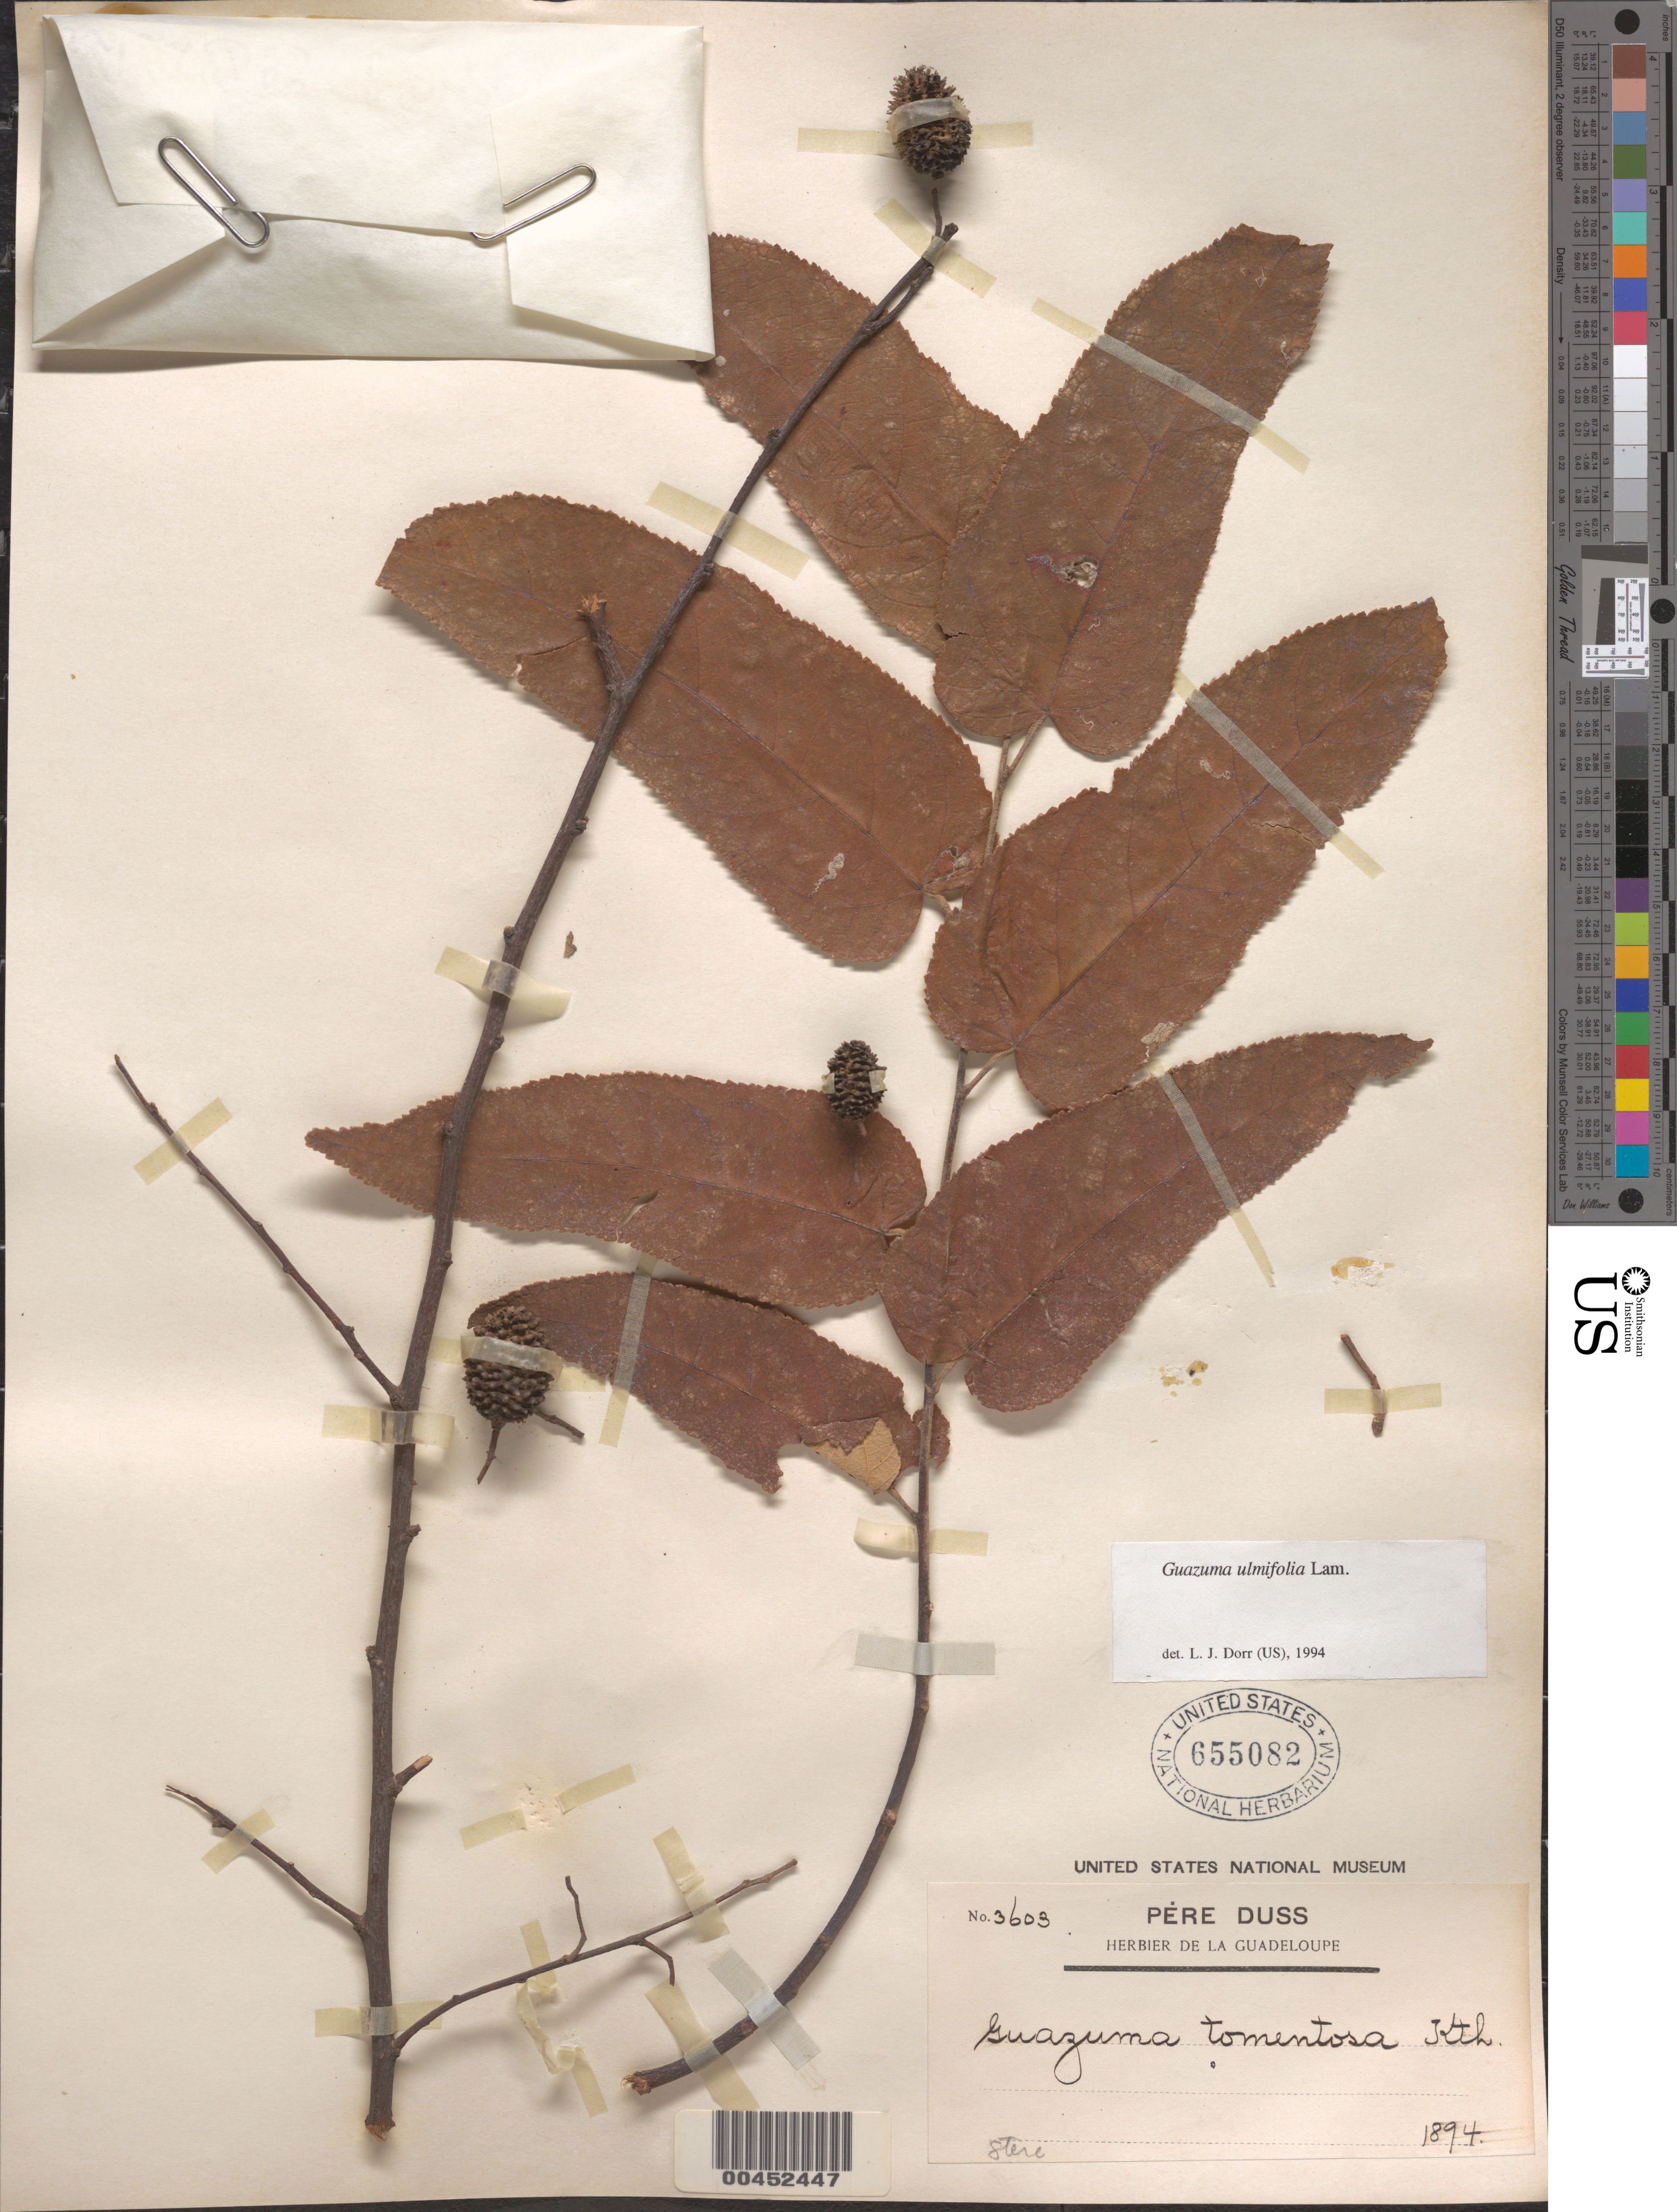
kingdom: Plantae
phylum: Tracheophyta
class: Magnoliopsida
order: Malvales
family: Malvaceae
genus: Guazuma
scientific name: Guazuma ulmifolia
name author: Lam.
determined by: Dorr, L. J., (BOT), Smithsonian Institution - National Museum of Natural History (UNITED STATES)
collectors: Père Duss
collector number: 3603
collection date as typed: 1894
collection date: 1894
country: Guadeloupe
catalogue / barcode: US 655082